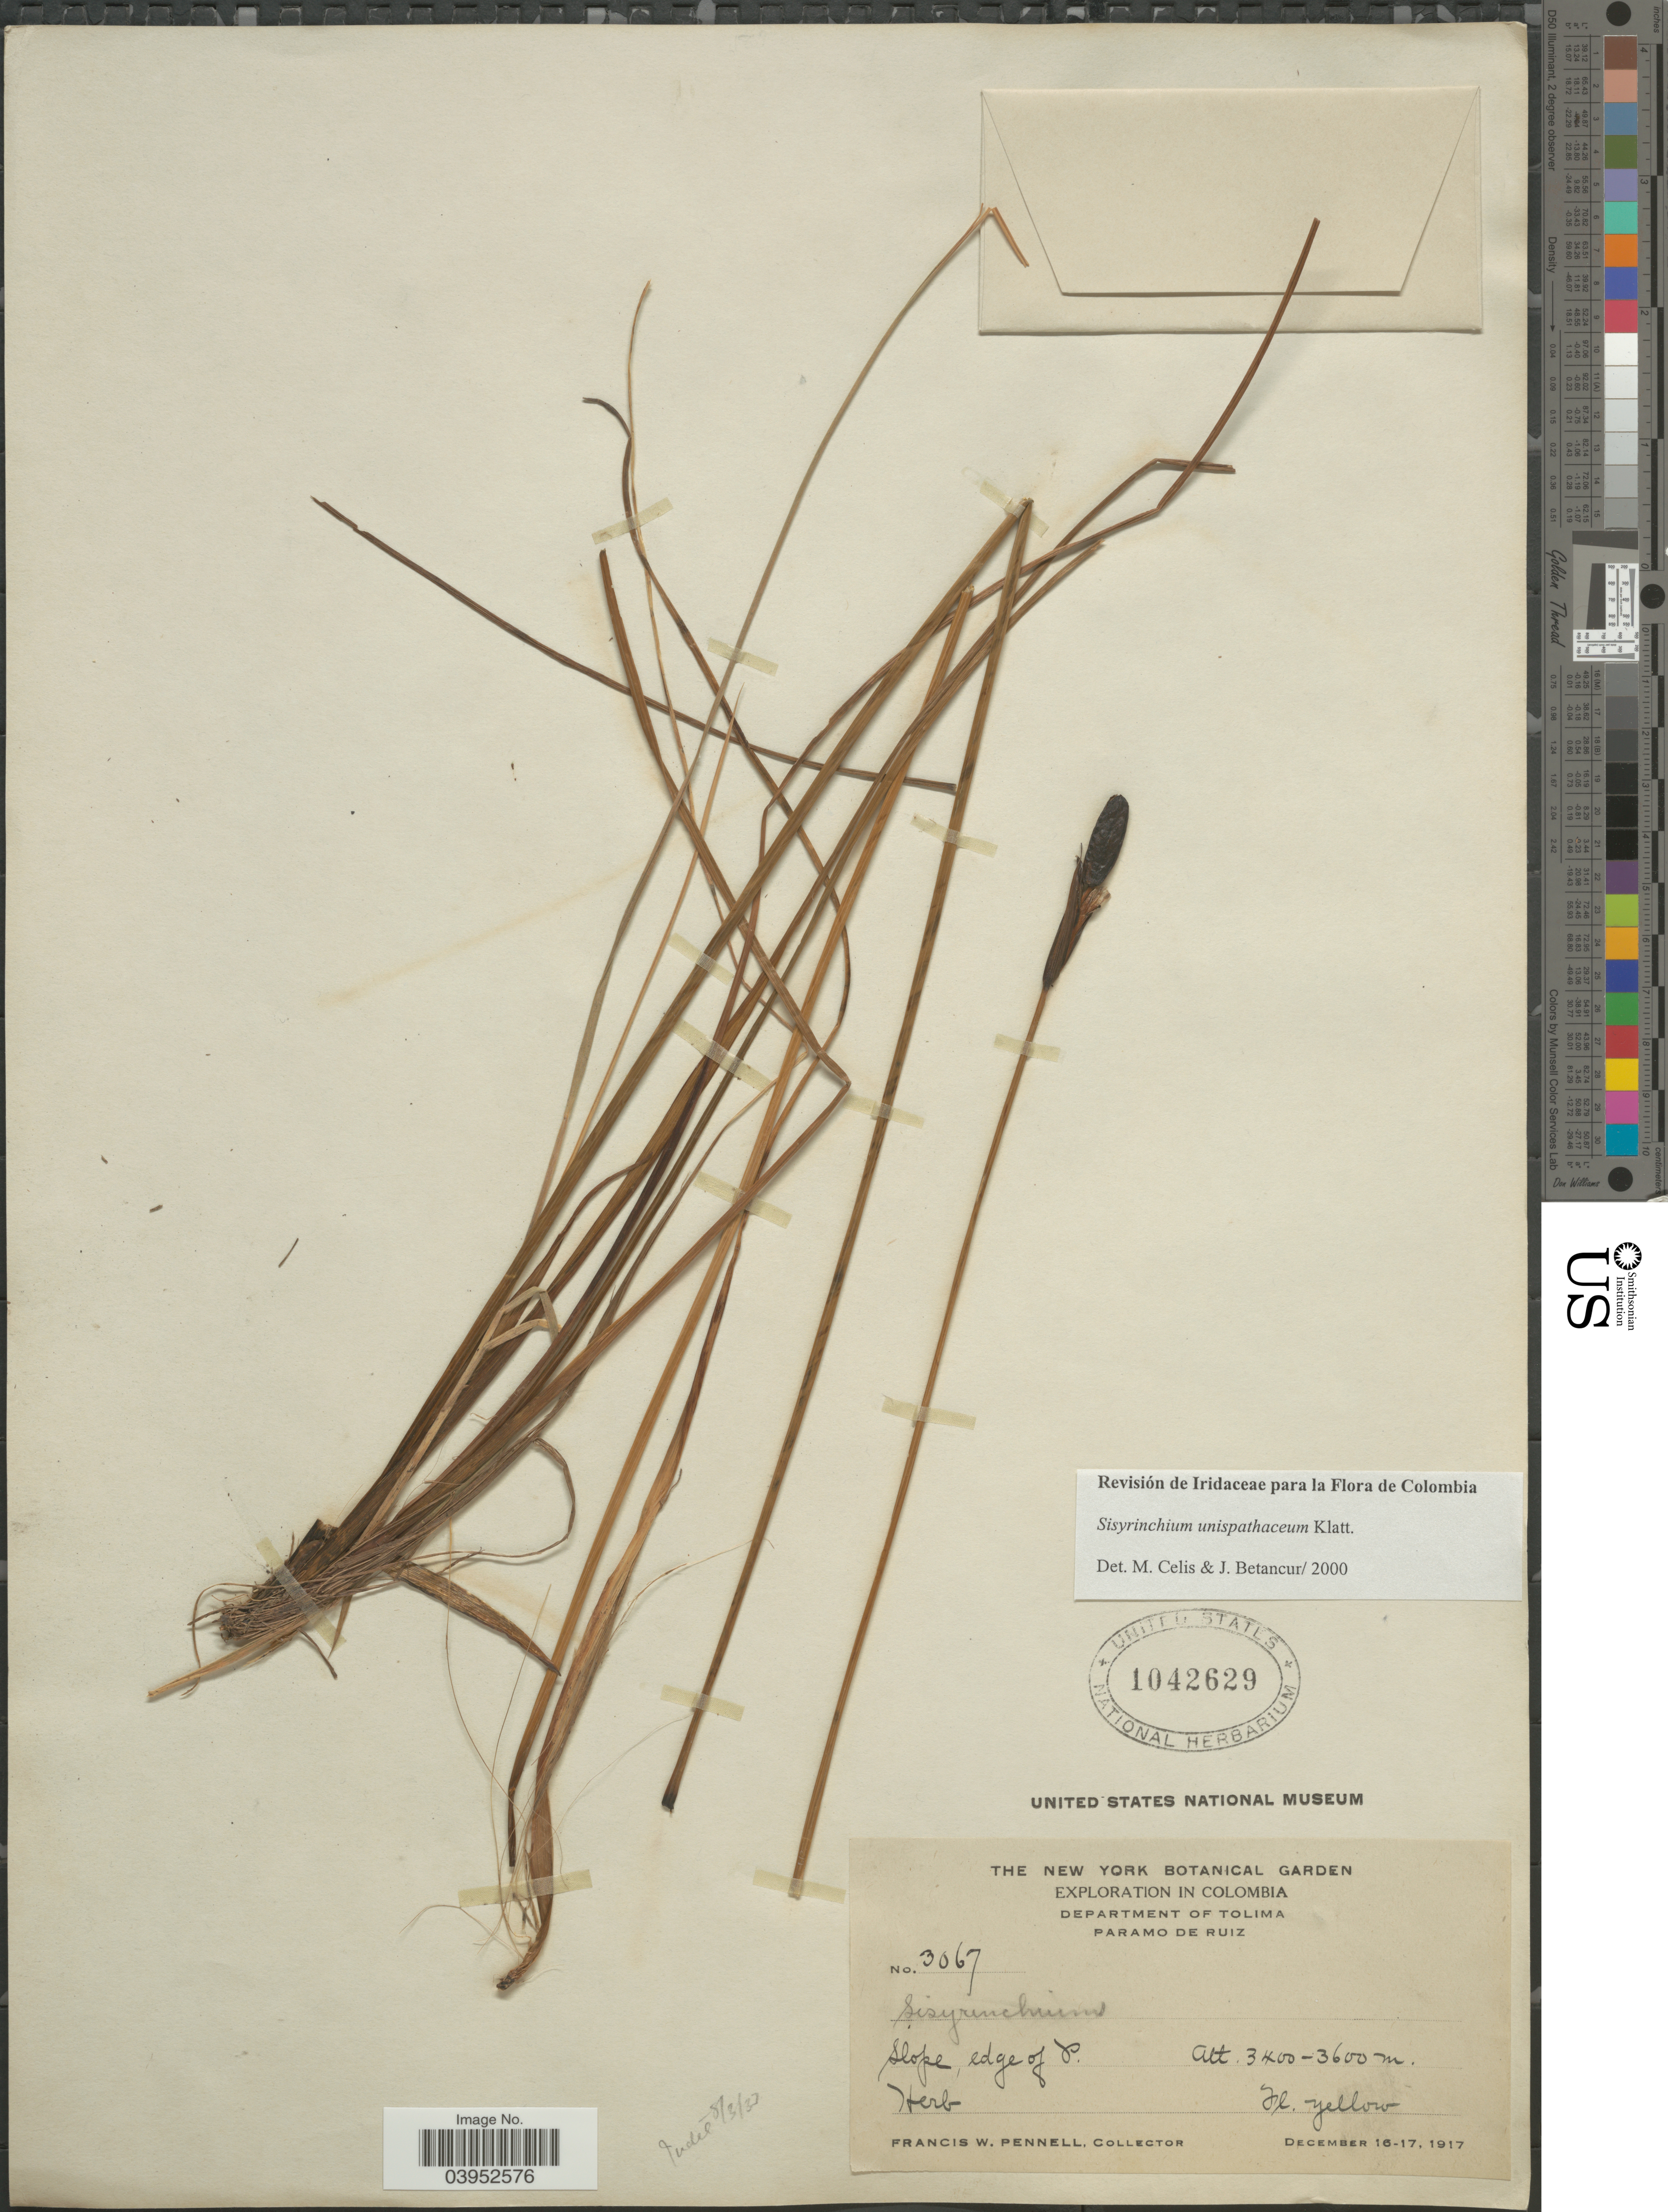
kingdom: Plantae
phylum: Tracheophyta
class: Liliopsida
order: Asparagales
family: Iridaceae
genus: Sisyrinchium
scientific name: Sisyrinchium unispathaceum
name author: Klatt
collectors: F. W. Pennell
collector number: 3067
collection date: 1917-12-16/1917-12-17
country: Colombia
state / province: Tolima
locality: Department of Tolima. Paramo de Ruiz. Slope, edge of P.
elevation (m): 3400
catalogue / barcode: US 1042629